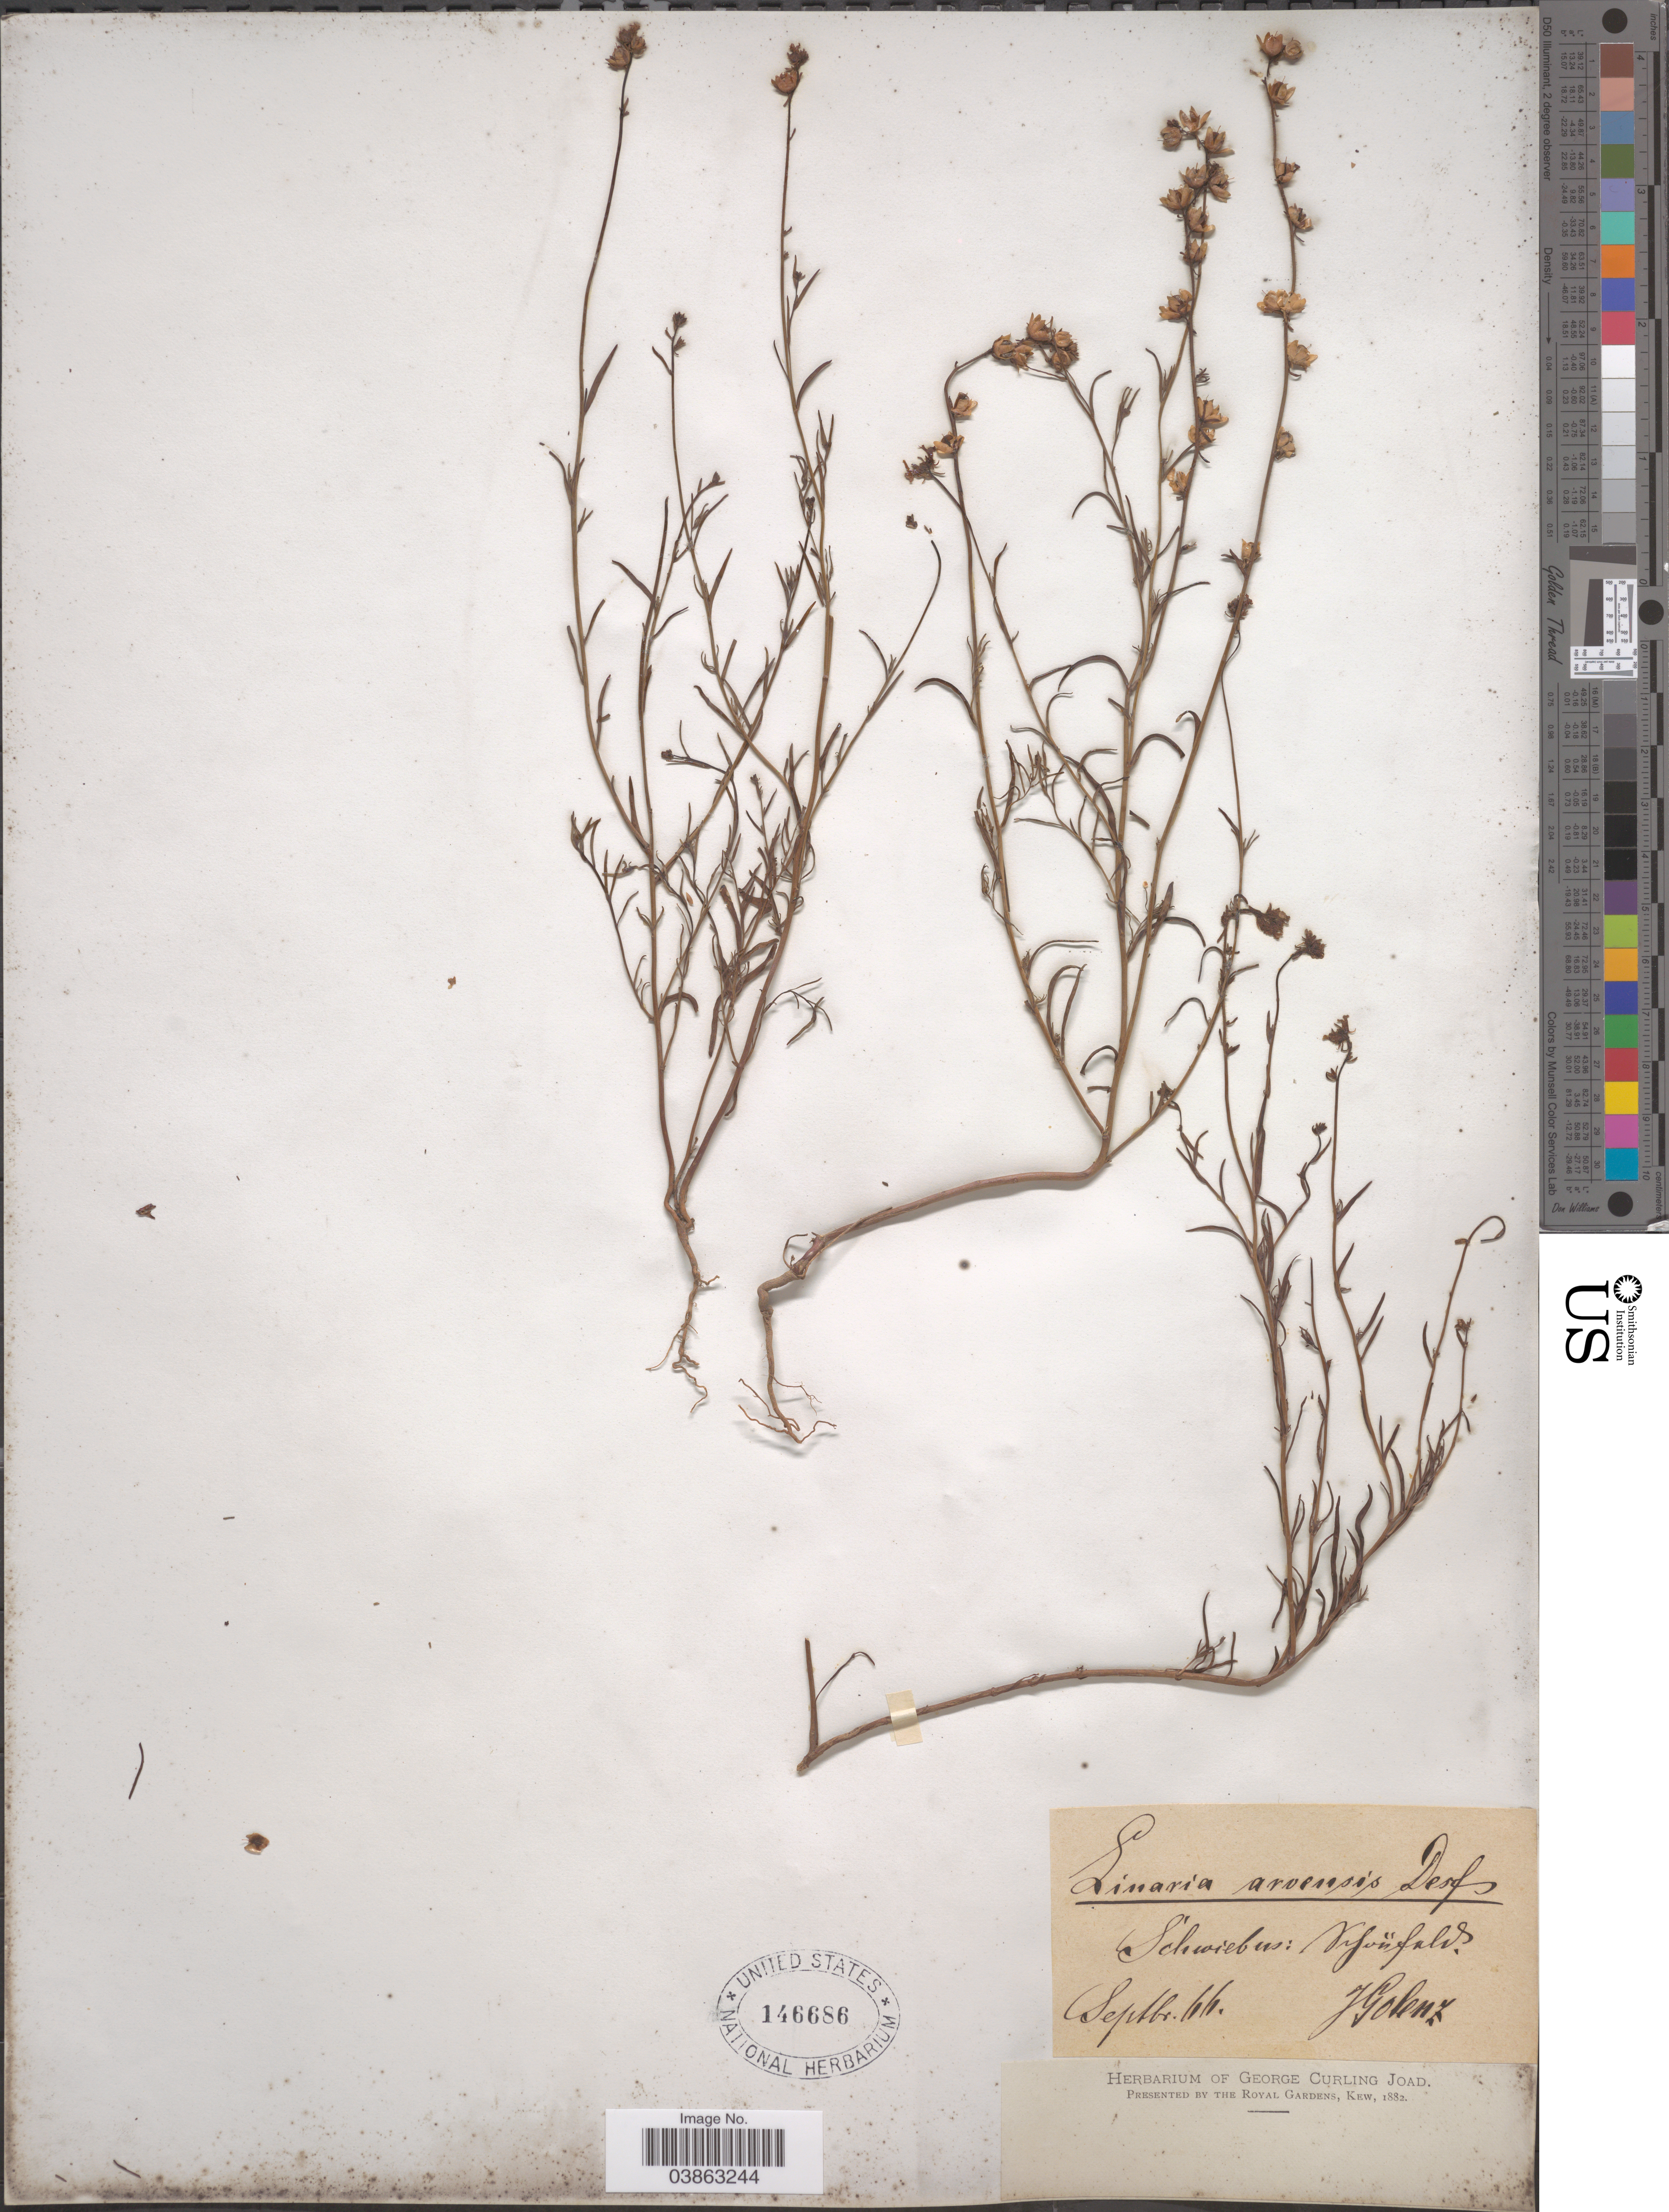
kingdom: Plantae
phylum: Tracheophyta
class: Magnoliopsida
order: Lamiales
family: Plantaginaceae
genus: Linaria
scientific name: Linaria arvensis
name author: (L.) Desf.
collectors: J. Golenz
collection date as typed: Transcribed d/m/y: /9/66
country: Poland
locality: Schwiebus: Vifoüfalds. [interpreted]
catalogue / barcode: US 146686